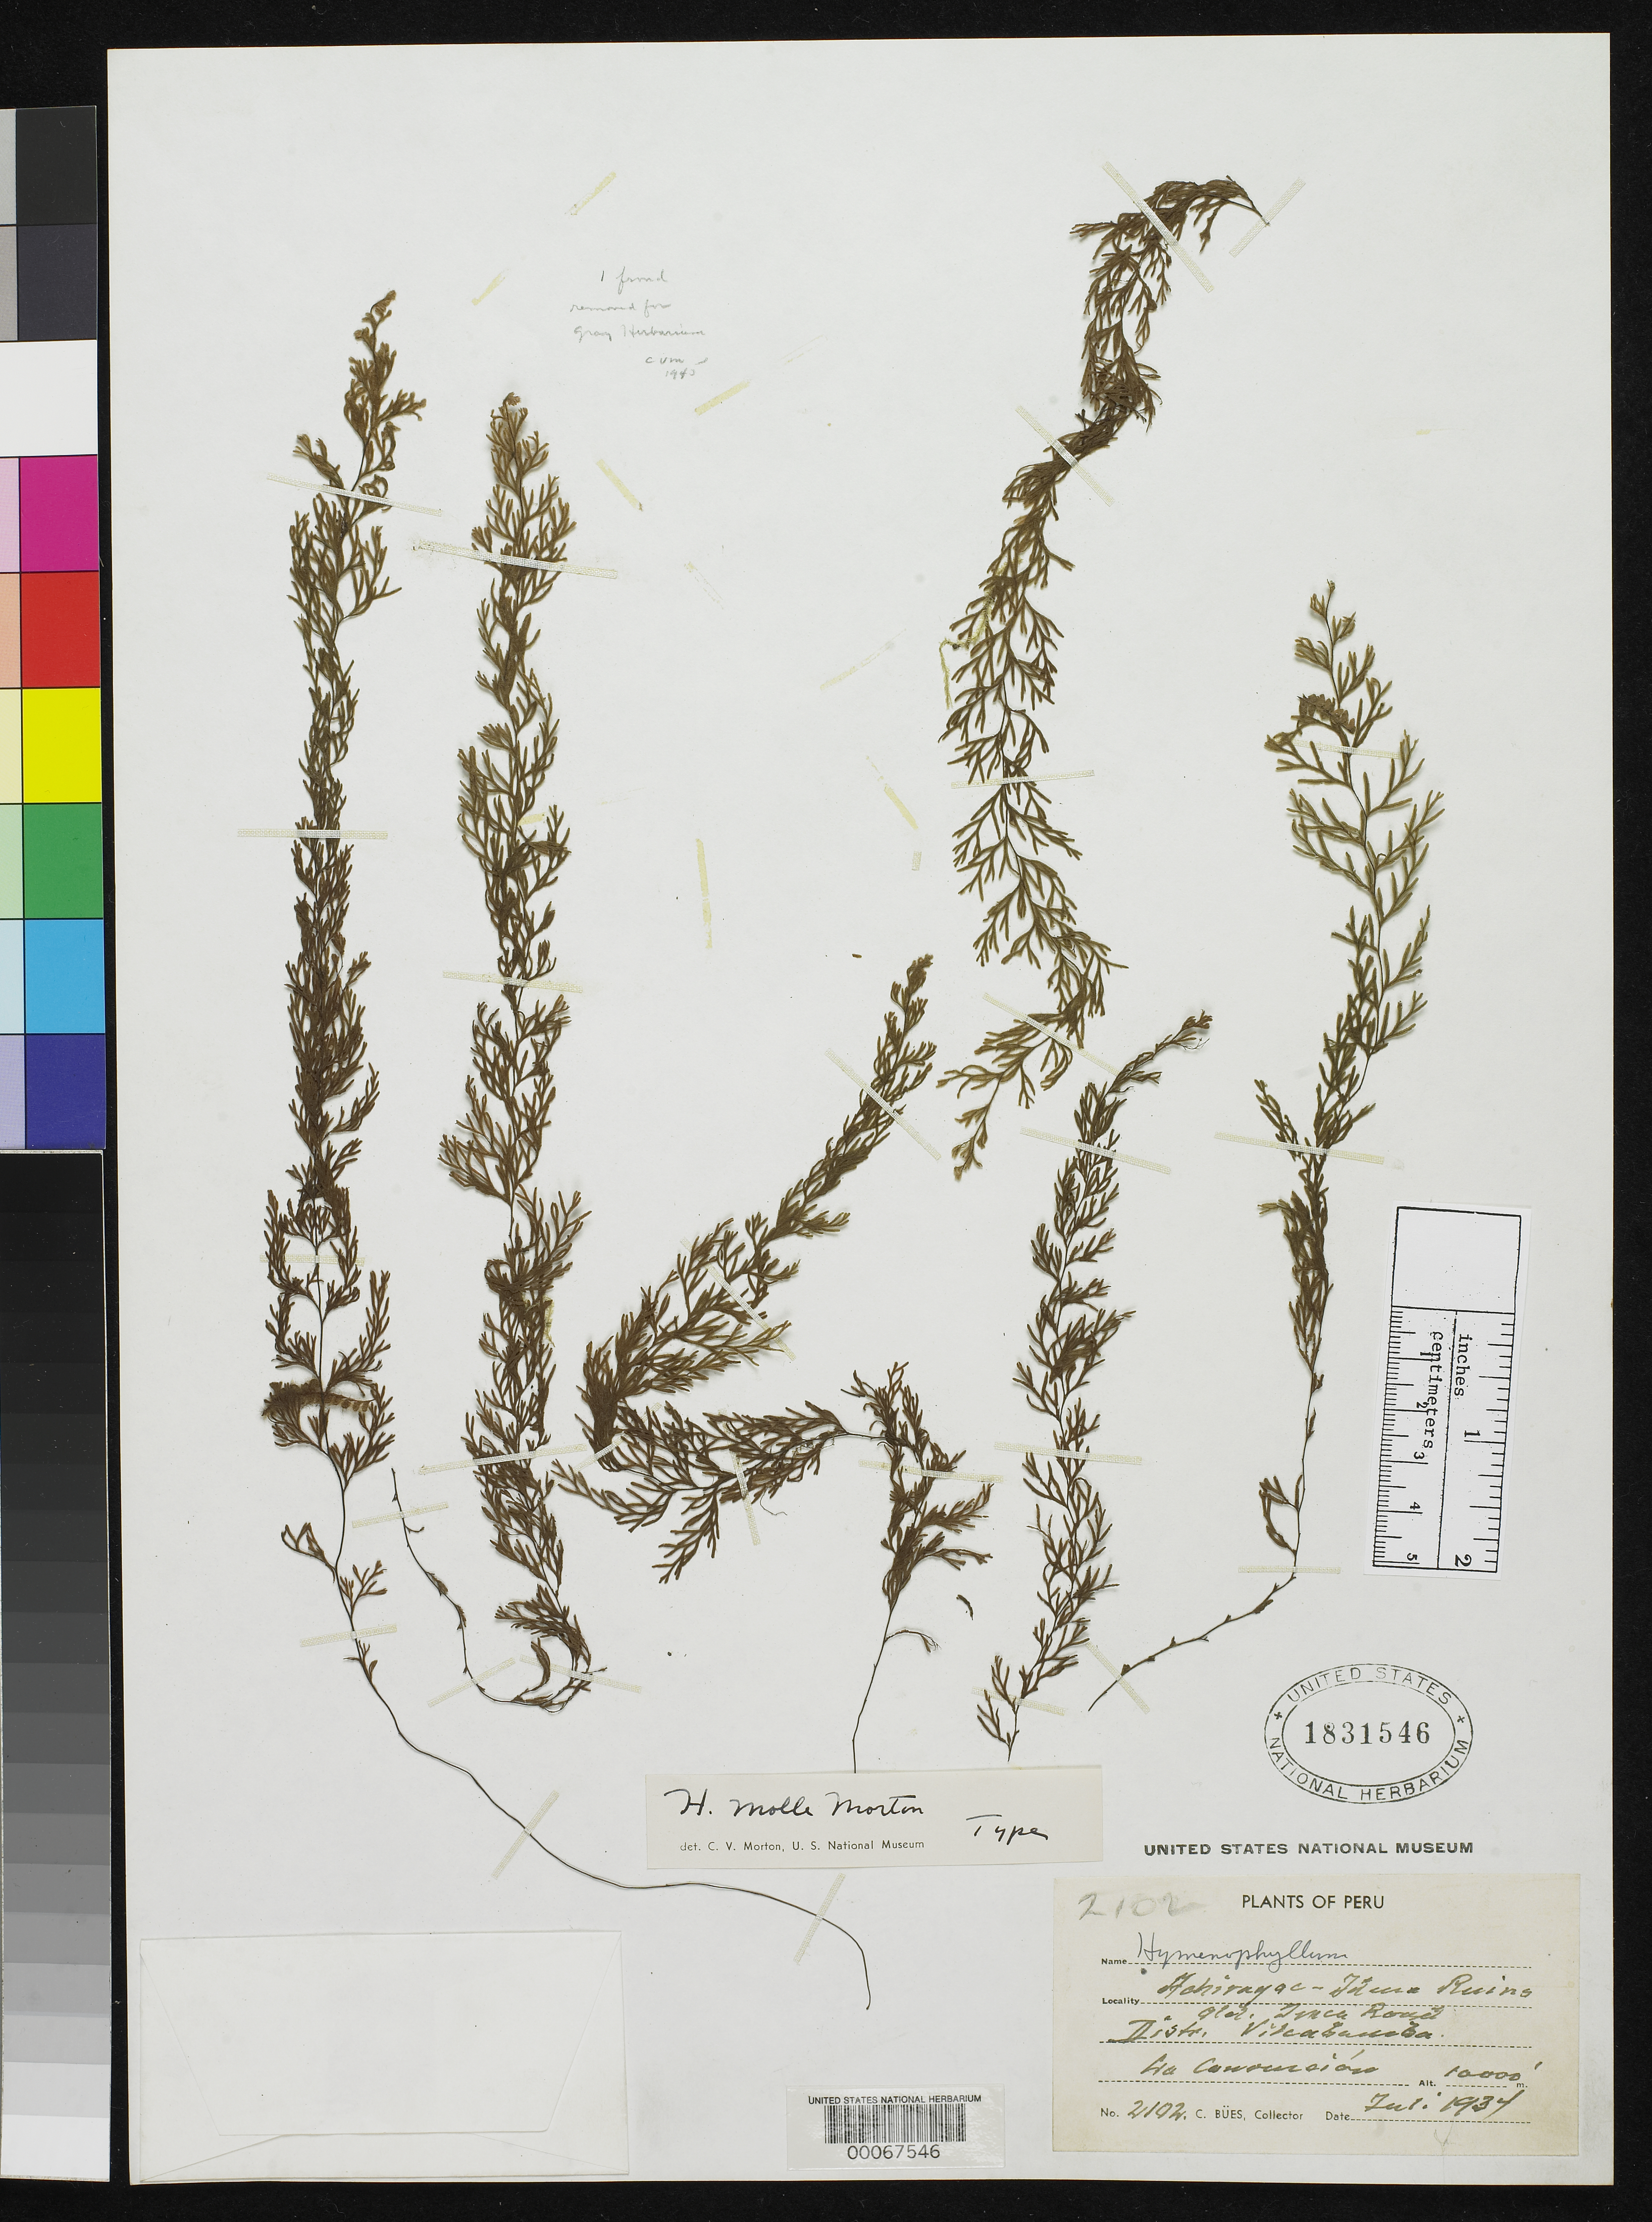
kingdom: Plantae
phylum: Tracheophyta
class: Polypodiopsida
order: Hymenophyllales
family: Hymenophyllaceae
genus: Hymenophyllum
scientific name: Hymenophyllum molle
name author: C.V. Morton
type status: Holotype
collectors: C. Bues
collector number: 2162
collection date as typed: Jul 1934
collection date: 1934-07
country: Peru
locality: Villabamba Dist.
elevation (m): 3048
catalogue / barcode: US 1831546